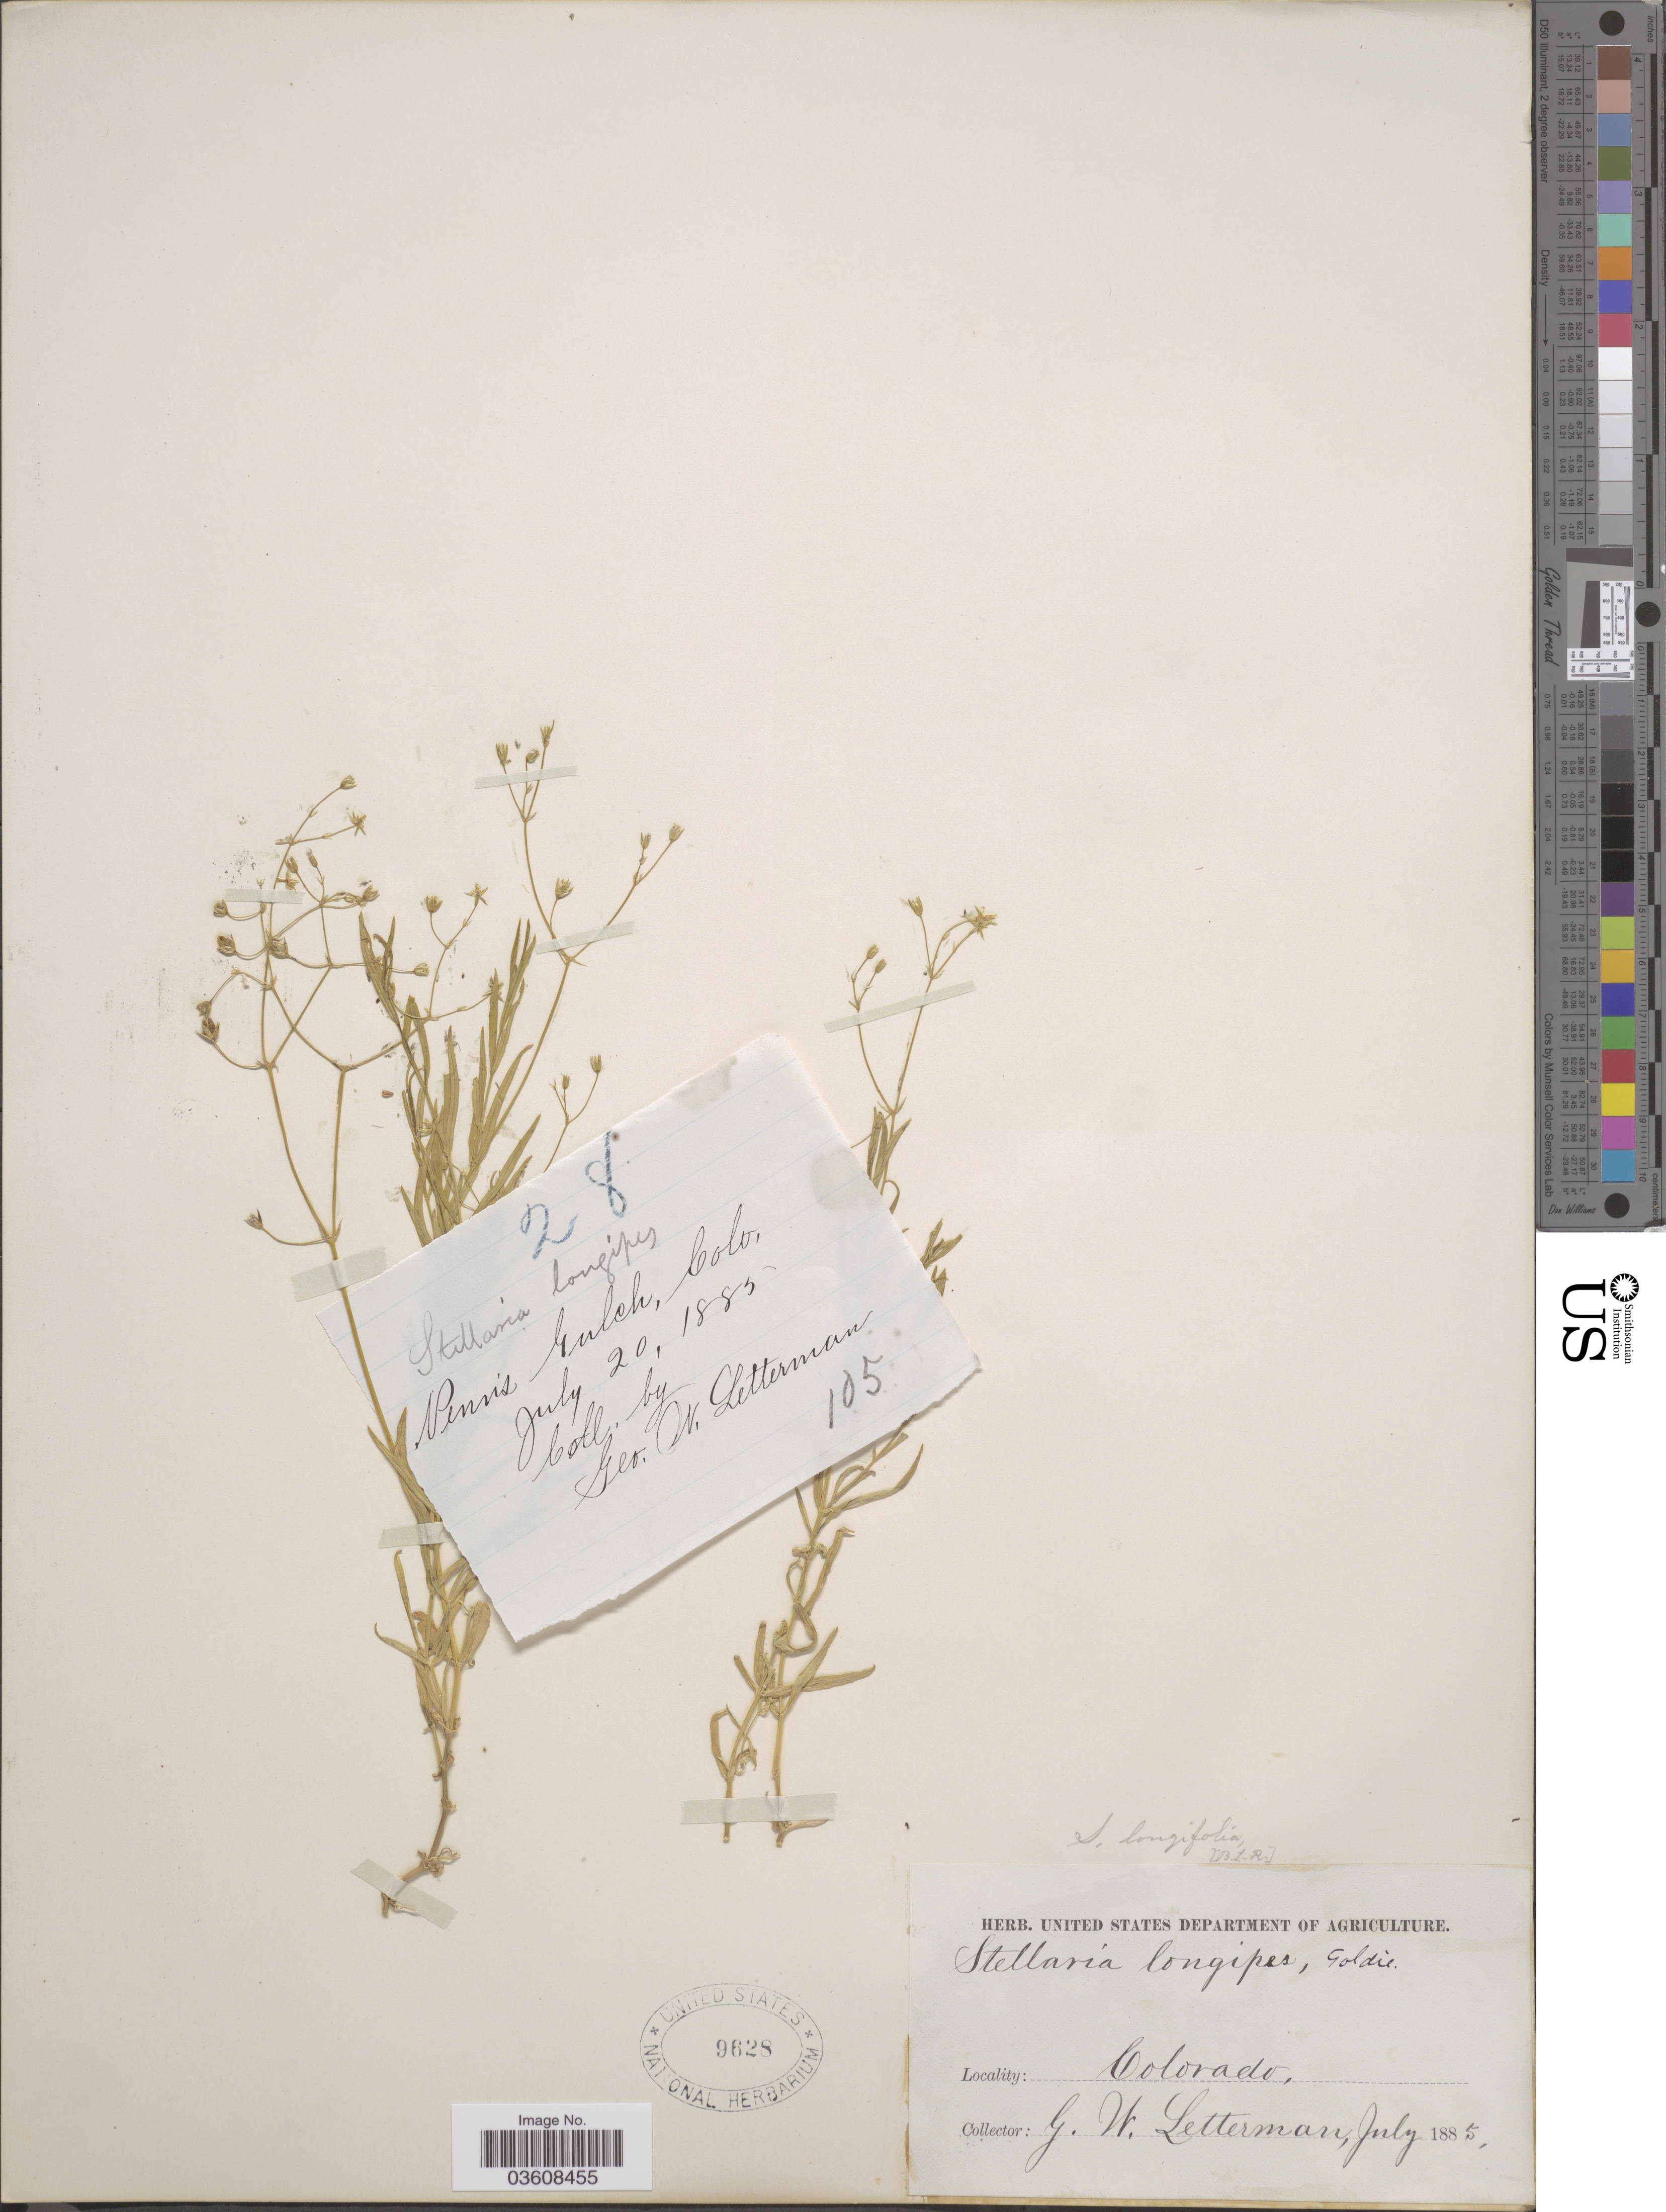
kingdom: Plantae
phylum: Tracheophyta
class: Magnoliopsida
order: Caryophyllales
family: Caryophyllaceae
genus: Stellaria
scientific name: Stellaria longifolia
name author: Muhl. ex Willd.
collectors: G. W. Letterman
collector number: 28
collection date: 1885-07-20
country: United States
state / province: Colorado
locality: Penn's Gulch.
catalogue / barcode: US 9628